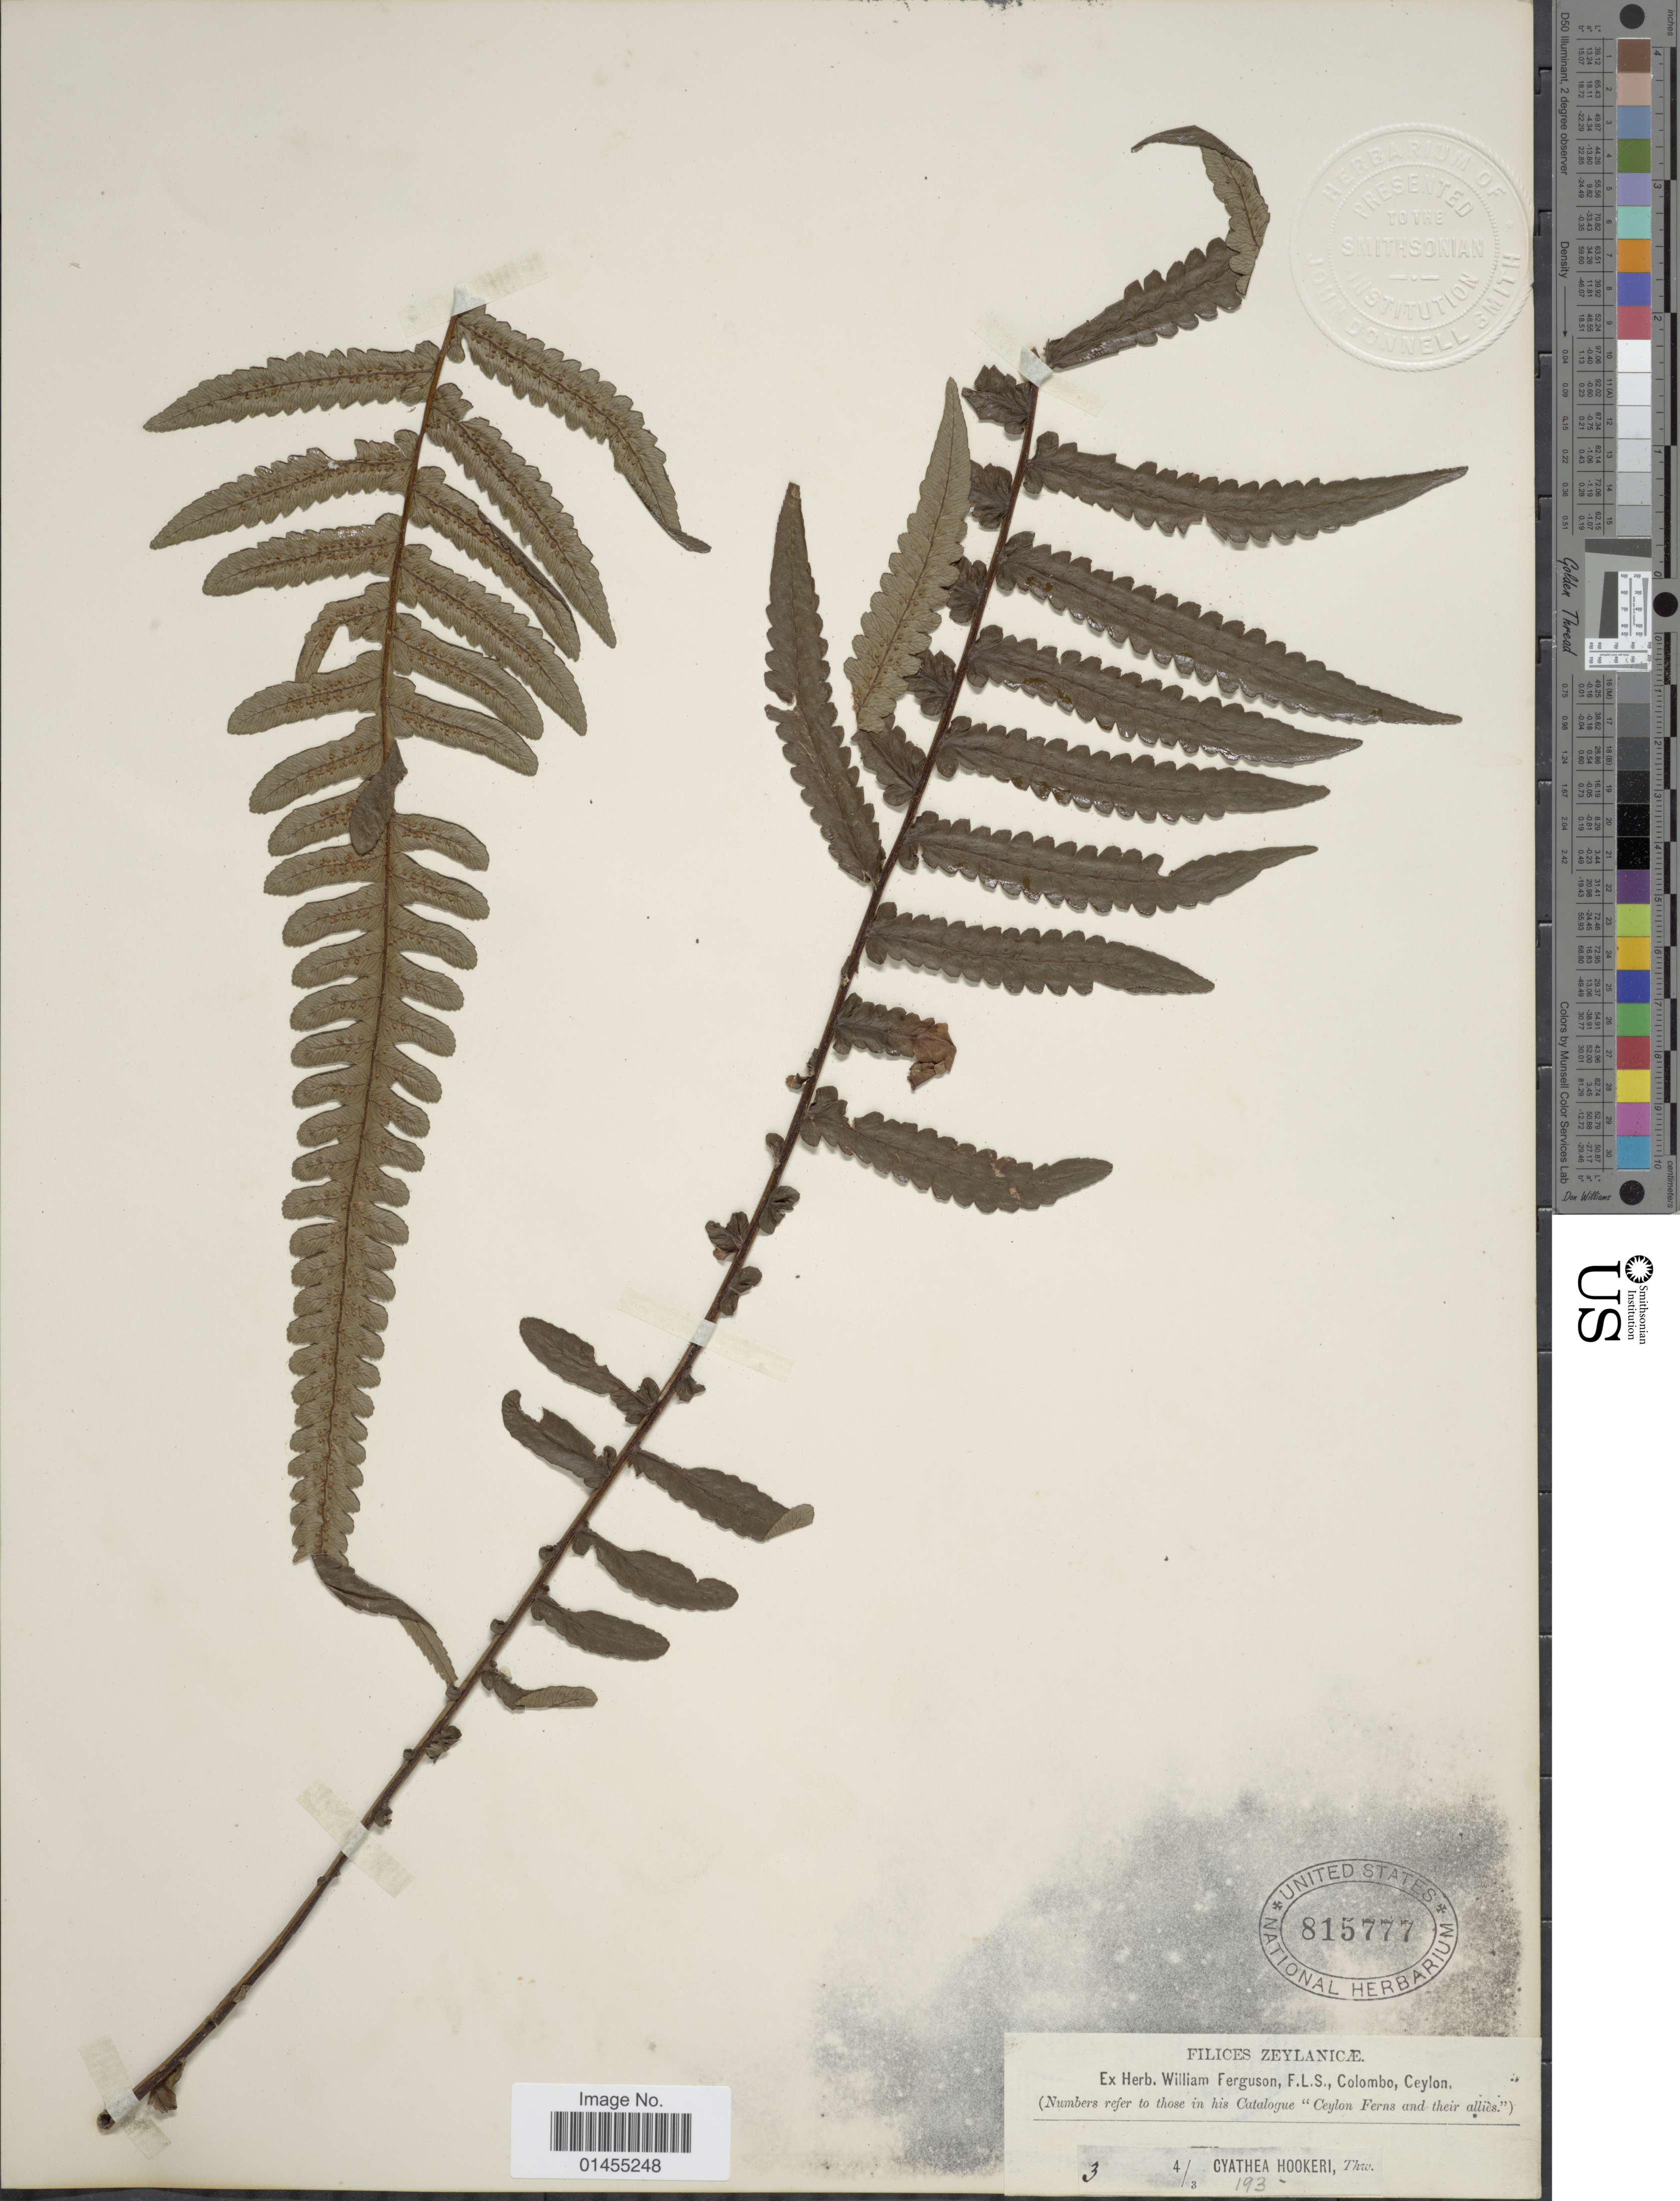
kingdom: Plantae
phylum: Tracheophyta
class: Polypodiopsida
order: Cyatheales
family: Cyatheaceae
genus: Alsophila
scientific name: Alsophila hookeri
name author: (Thwaites) R.M. Tryon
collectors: ex herb. W. Ferguson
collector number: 193?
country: Sri Lanka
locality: Ceylon, Colombo.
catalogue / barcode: US 815777